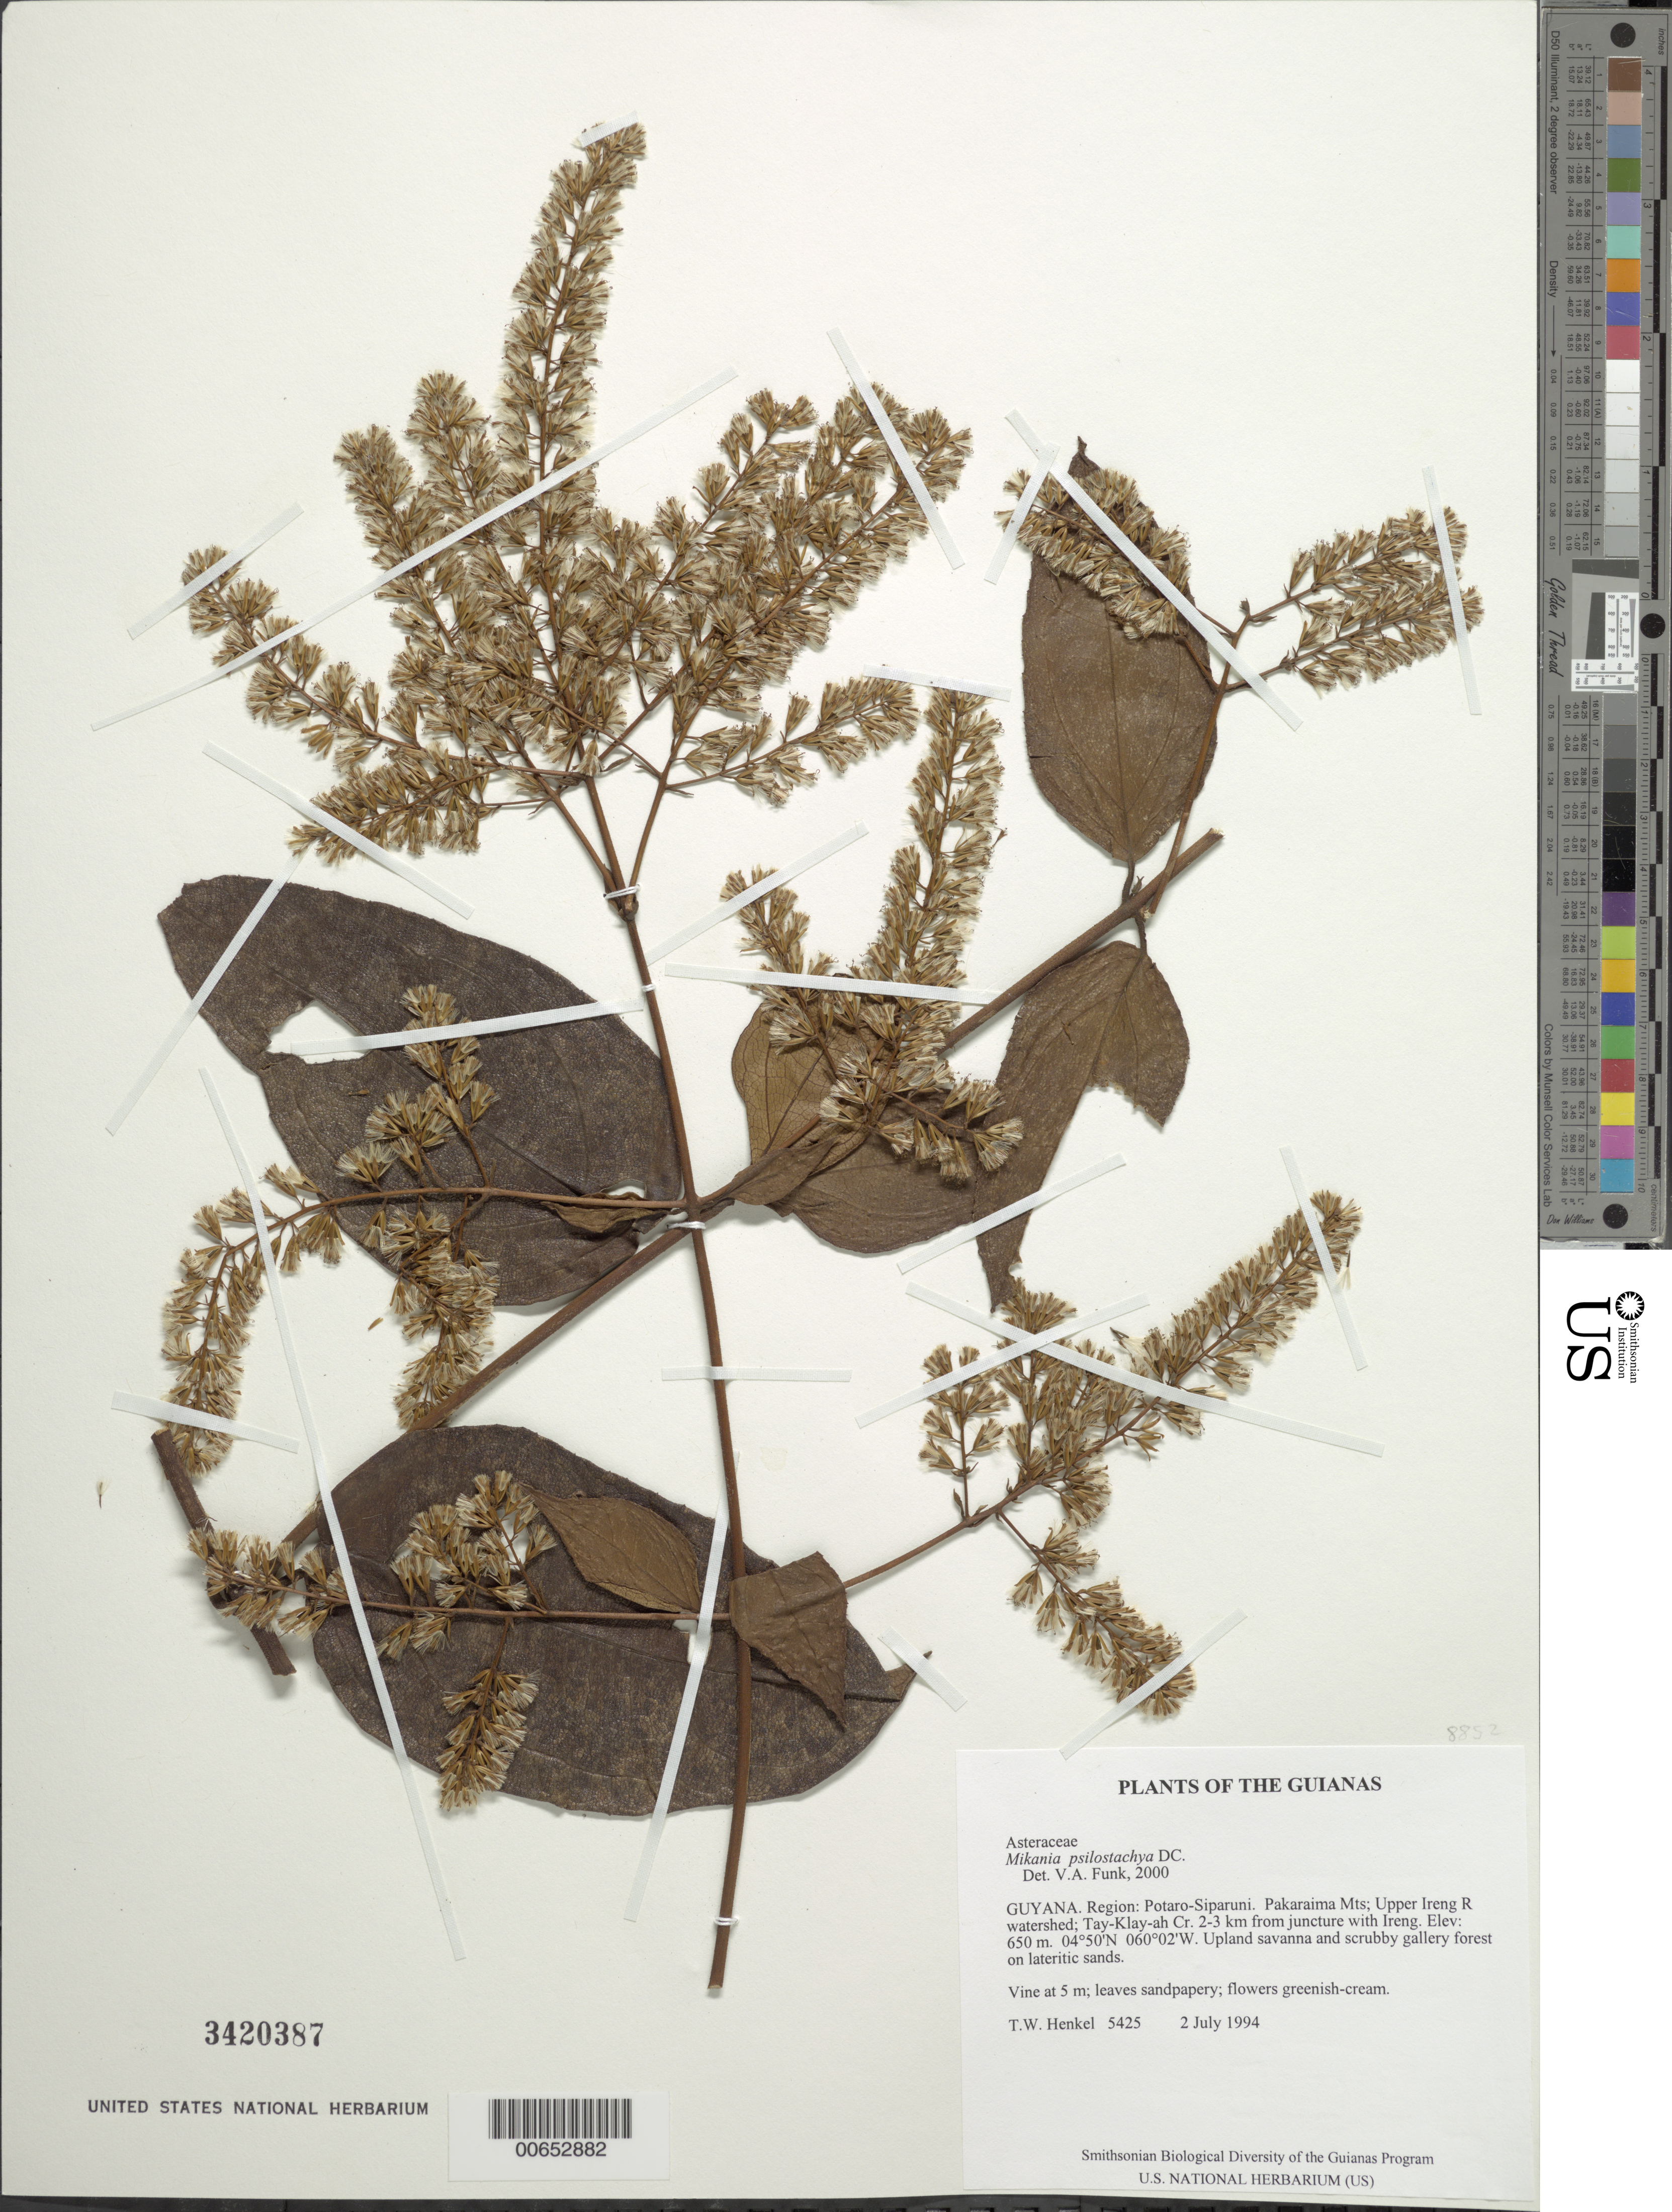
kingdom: Plantae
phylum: Tracheophyta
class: Magnoliopsida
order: Asterales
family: Asteraceae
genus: Mikania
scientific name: Mikania psilostachya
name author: DC.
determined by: Funk, Vicki A., (BOT), Smithsonian Institution - National Museum of Natural History (UNITED STATES)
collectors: T. Henkel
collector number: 5425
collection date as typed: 2 July 1994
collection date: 1994-07-02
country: Guyana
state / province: Potaro-Siparuni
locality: Pakaraima Mts; Upper Ireng R watershed; Tay-Klay-ah Cr. 2-3 km from juncture with Ireng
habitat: Upland savanna and scrubby gallery forest on lateritic sands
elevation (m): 650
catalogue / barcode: US 3420387